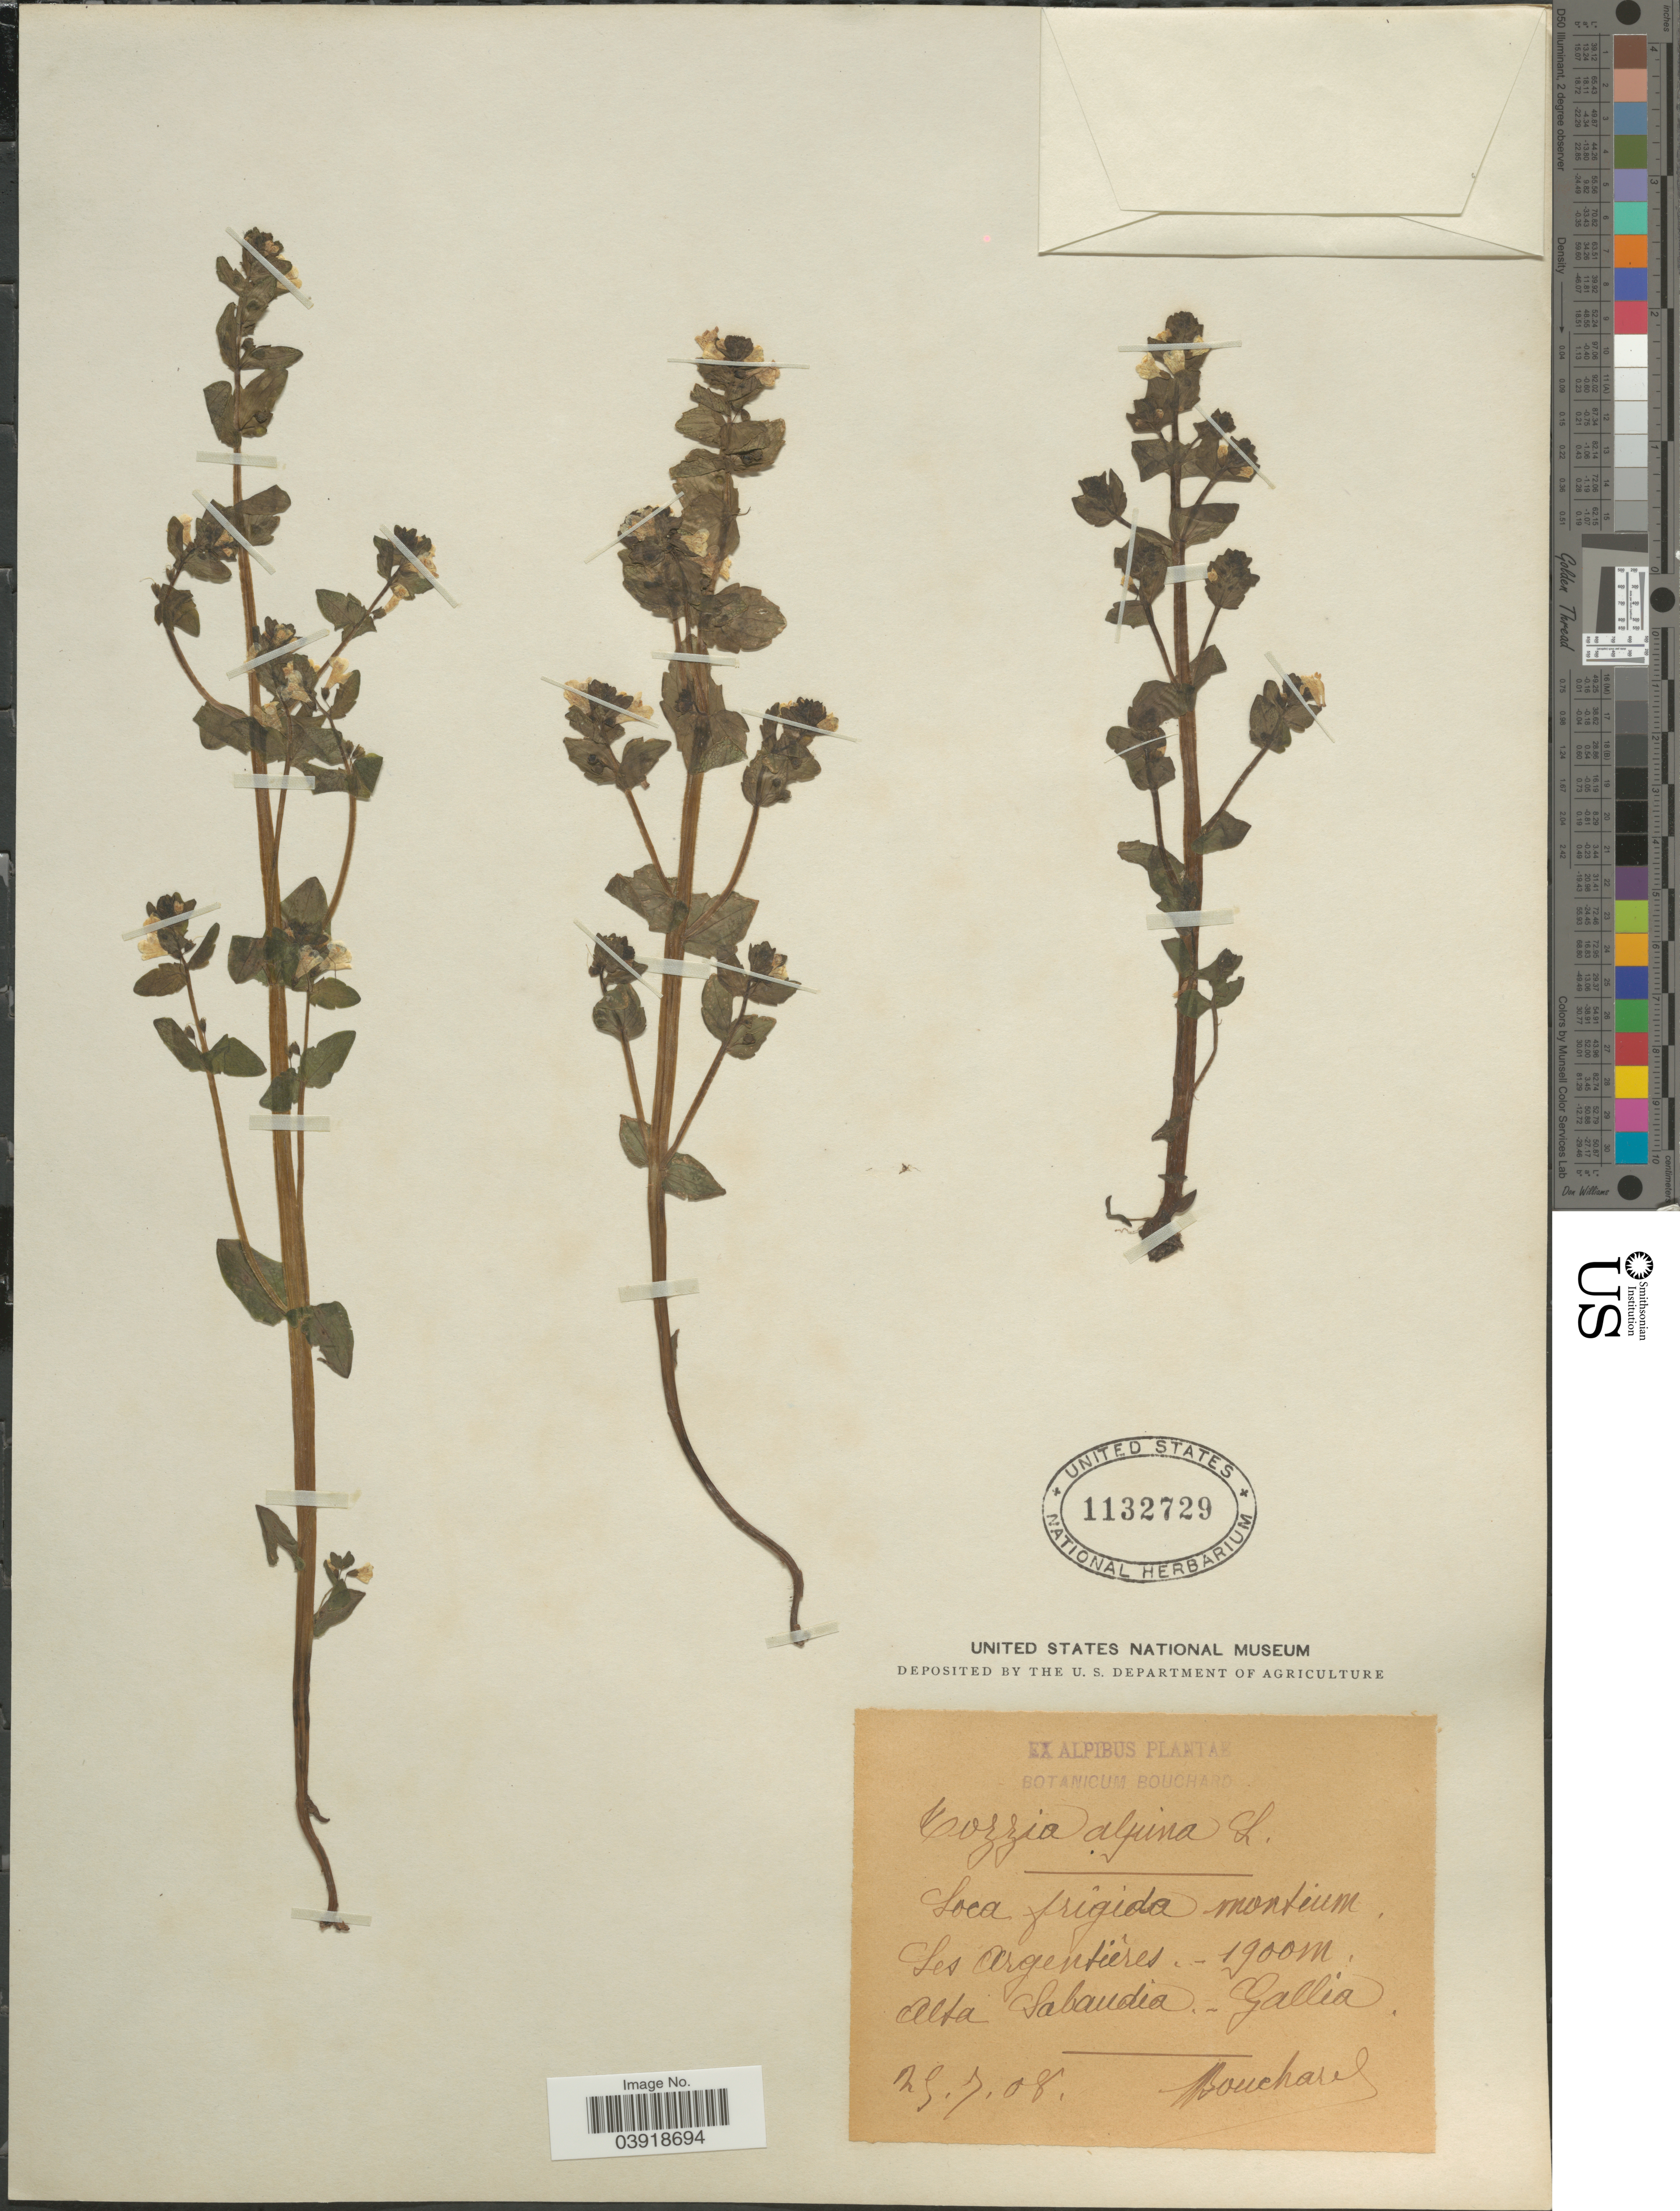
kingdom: Plantae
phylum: Tracheophyta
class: Magnoliopsida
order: Lamiales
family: Orobanchaceae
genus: Tozzia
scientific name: Tozzia alpina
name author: L.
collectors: -. Bouchard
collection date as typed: Transcribed d/m/y: 25/7/8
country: France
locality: Frigida montium, Les Argentieres, Alta Sabaudia - Gallia.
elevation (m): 1900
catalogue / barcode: US 1132729